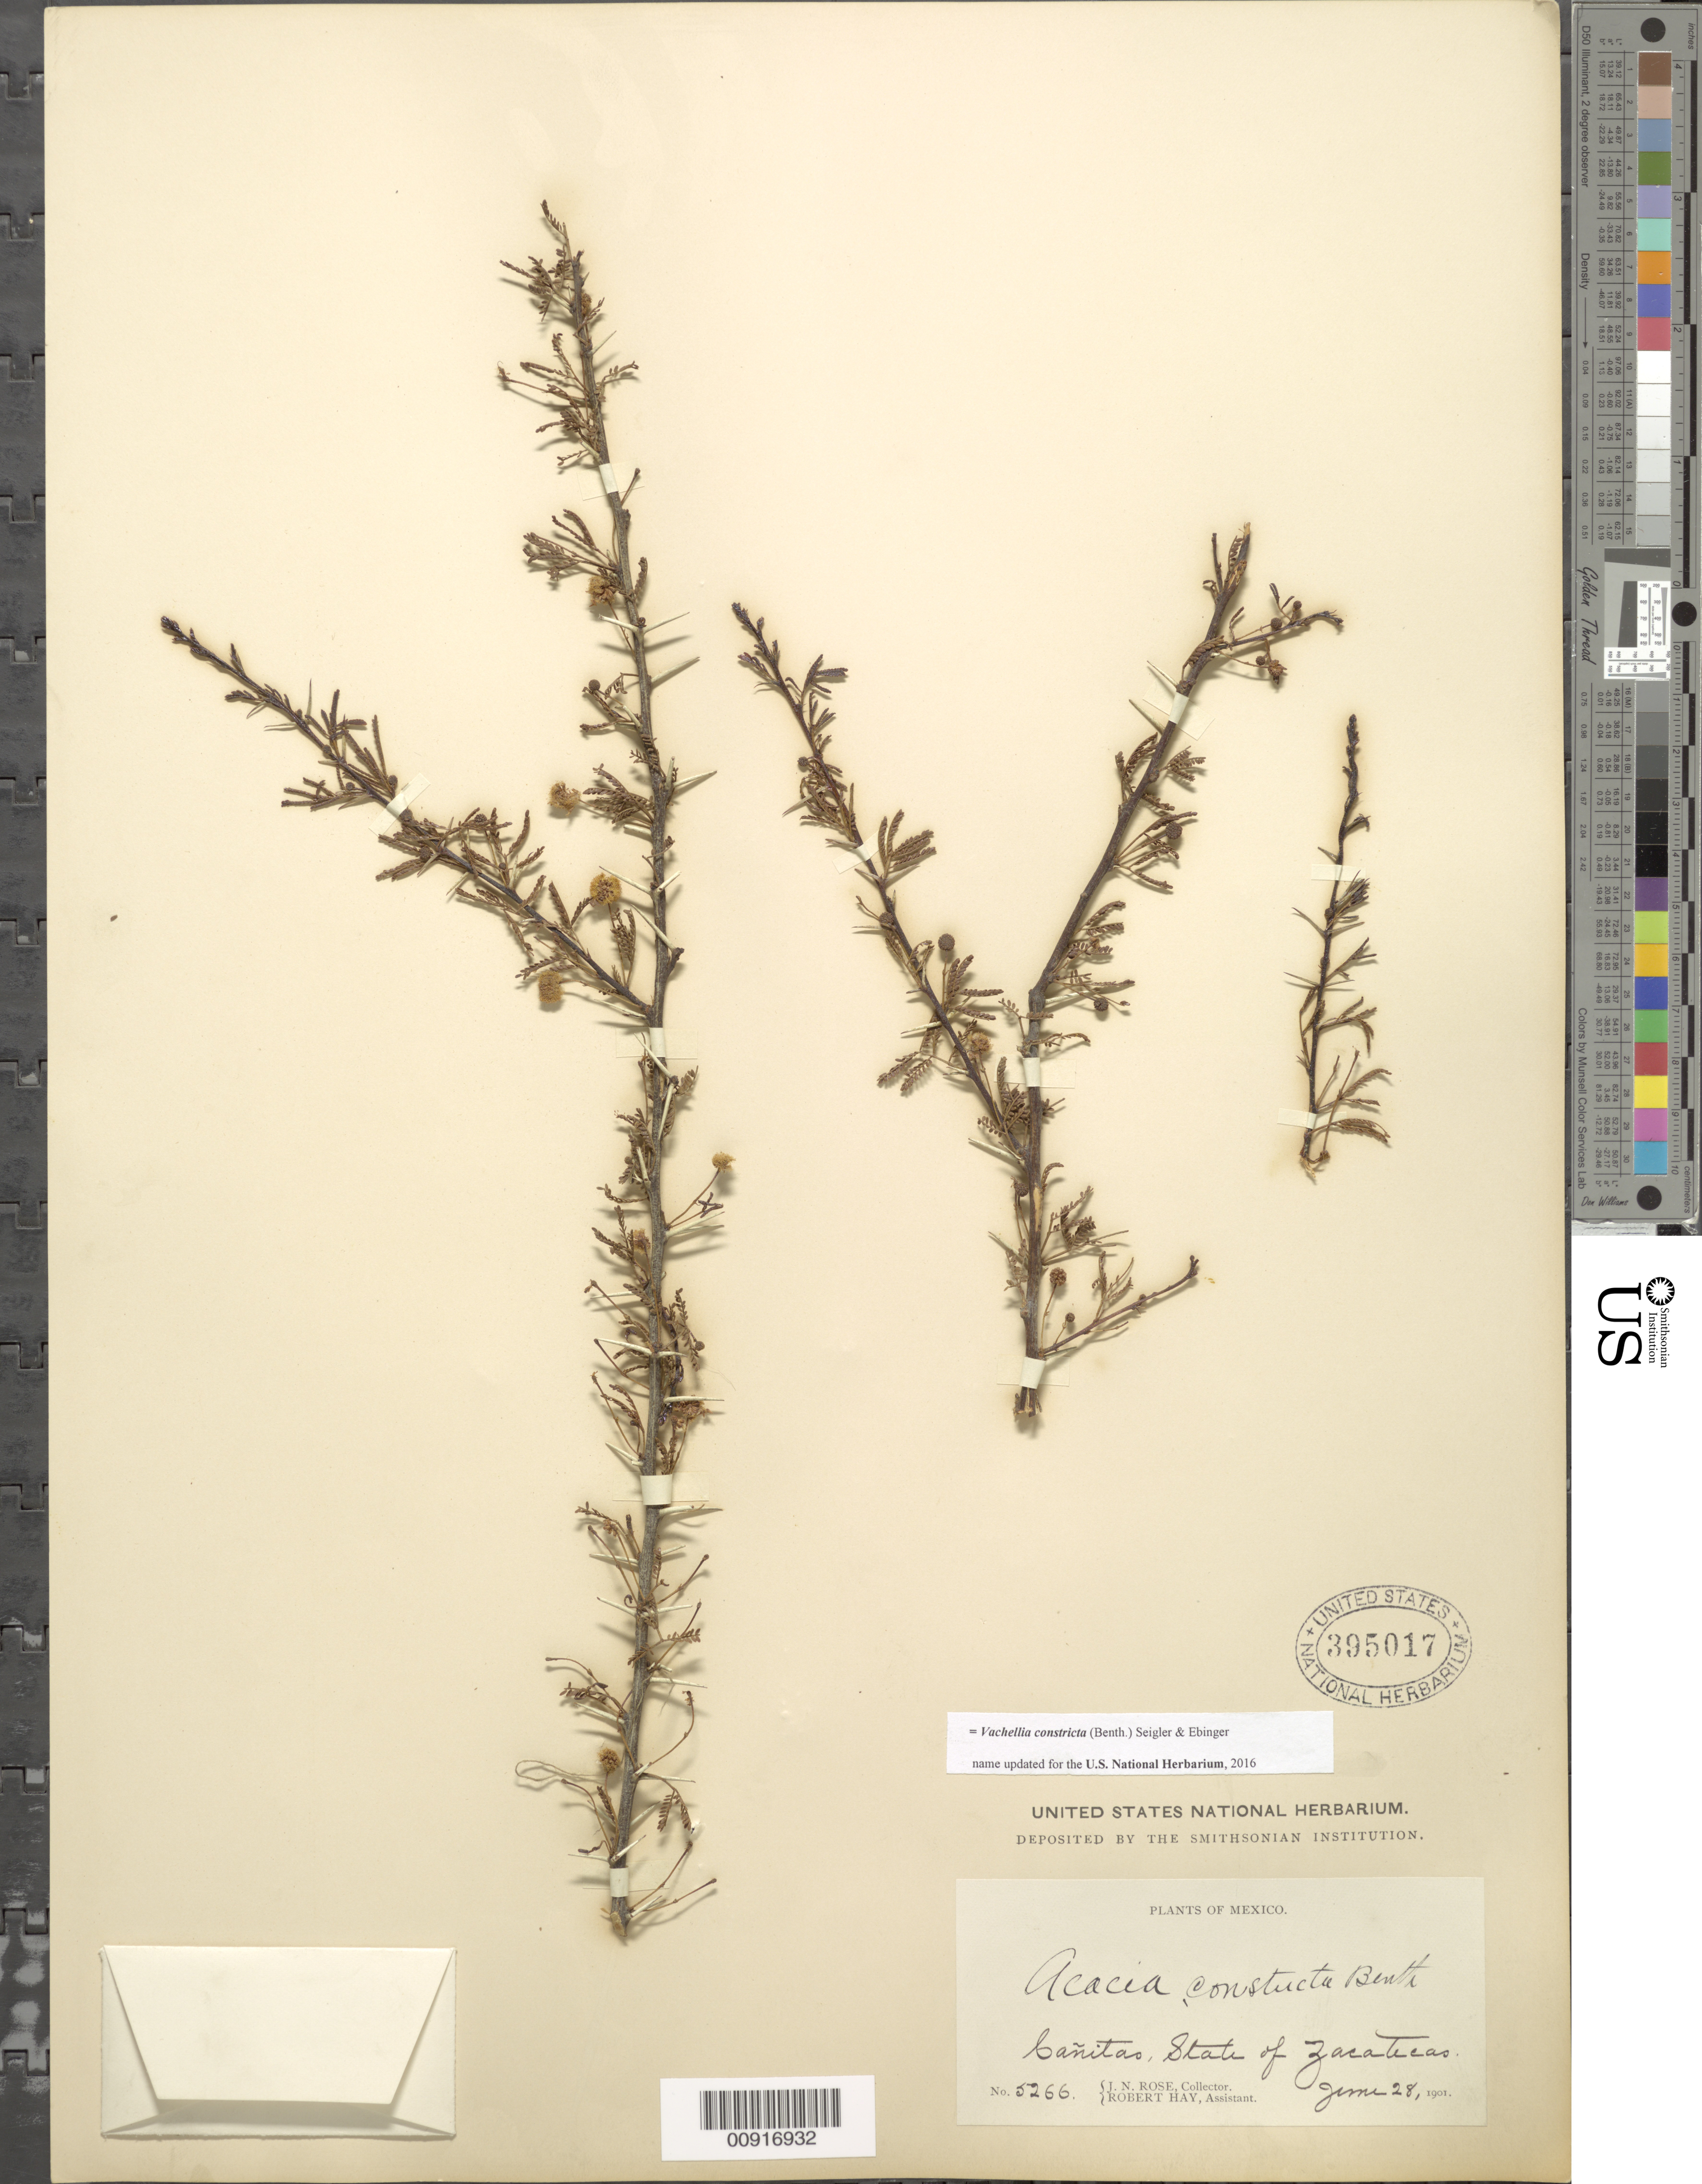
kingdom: Plantae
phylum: Tracheophyta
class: Magnoliopsida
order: Fabales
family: Fabaceae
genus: Vachellia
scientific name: Vachellia constricta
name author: (Benth.) Seigler & Ebinger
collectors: J. N. Rose & R. Hay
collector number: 5266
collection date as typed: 28 Jun 1901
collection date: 1901-06-28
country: Mexico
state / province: Zacatecas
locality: Cañitas, State of Zacatecas.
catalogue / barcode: US 395017